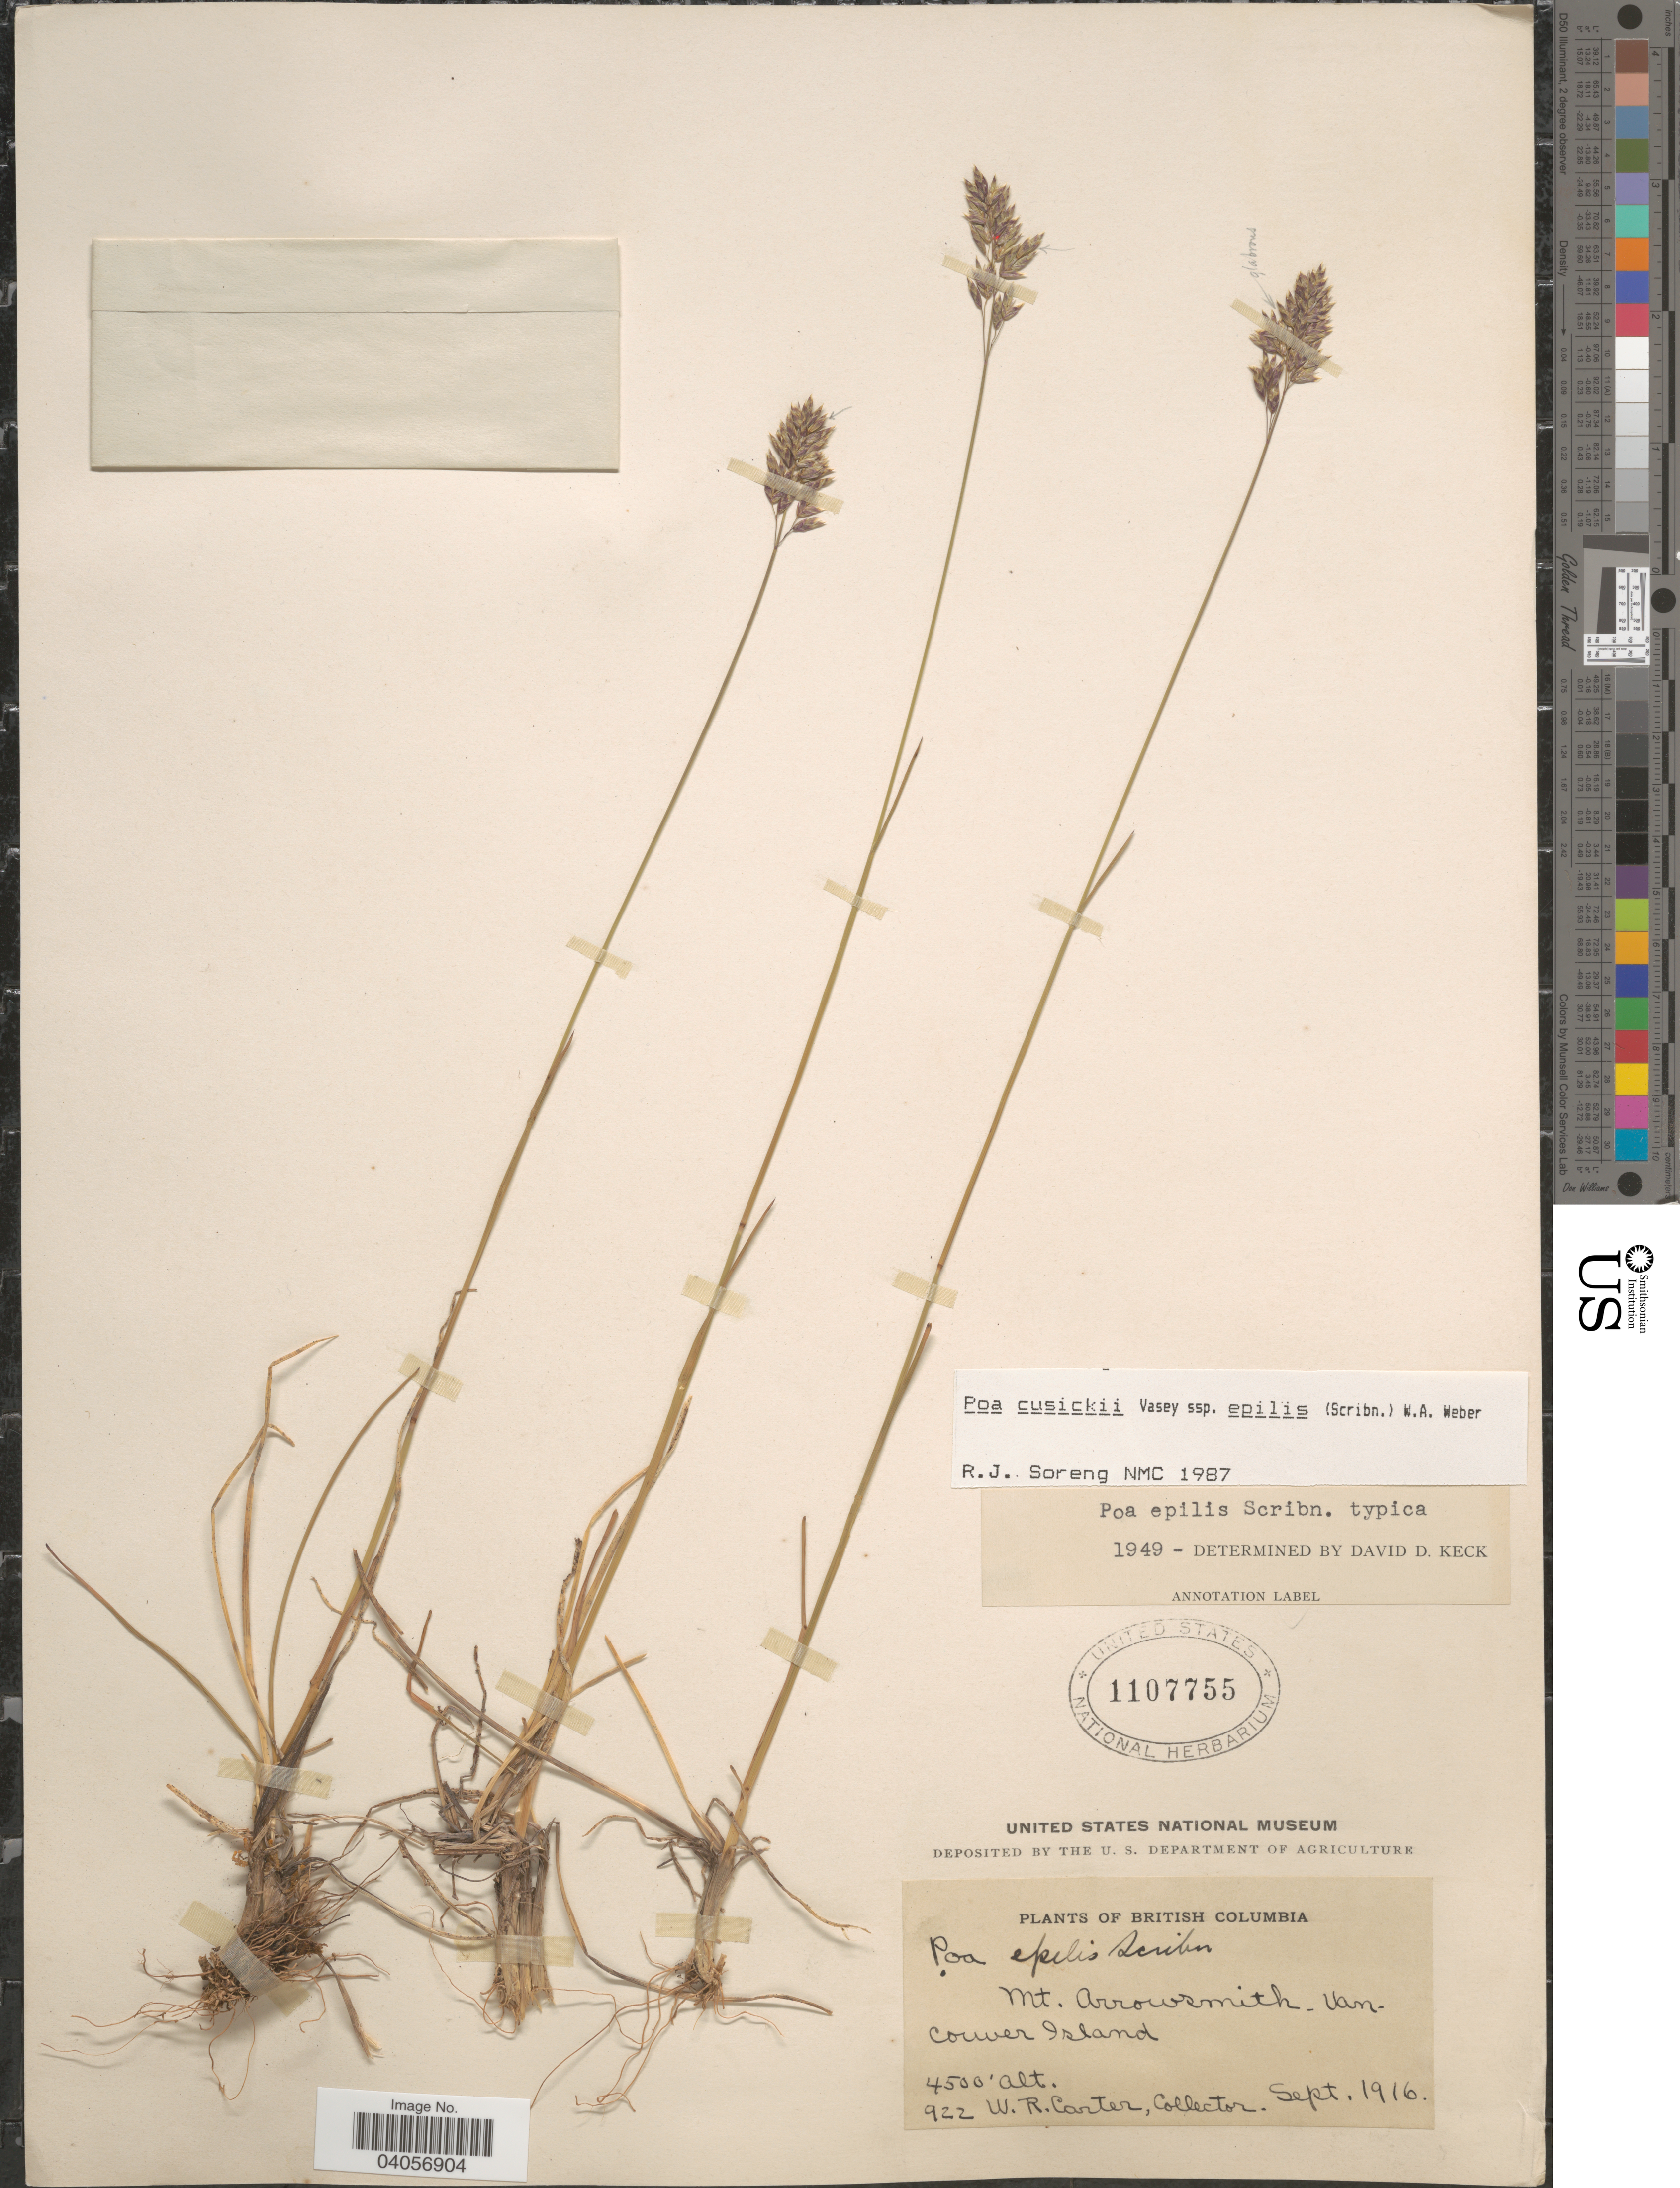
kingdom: Plantae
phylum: Tracheophyta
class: Liliopsida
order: Poales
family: Poaceae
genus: Poa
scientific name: Poa cusickii subsp. epilis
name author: (Scribn.) W.A. Weber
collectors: W. R. Carter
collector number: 922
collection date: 1916-09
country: Canada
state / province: British Columbia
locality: Mt. Arrowsmith- Vancouver Island.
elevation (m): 1372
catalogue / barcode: US 1107755